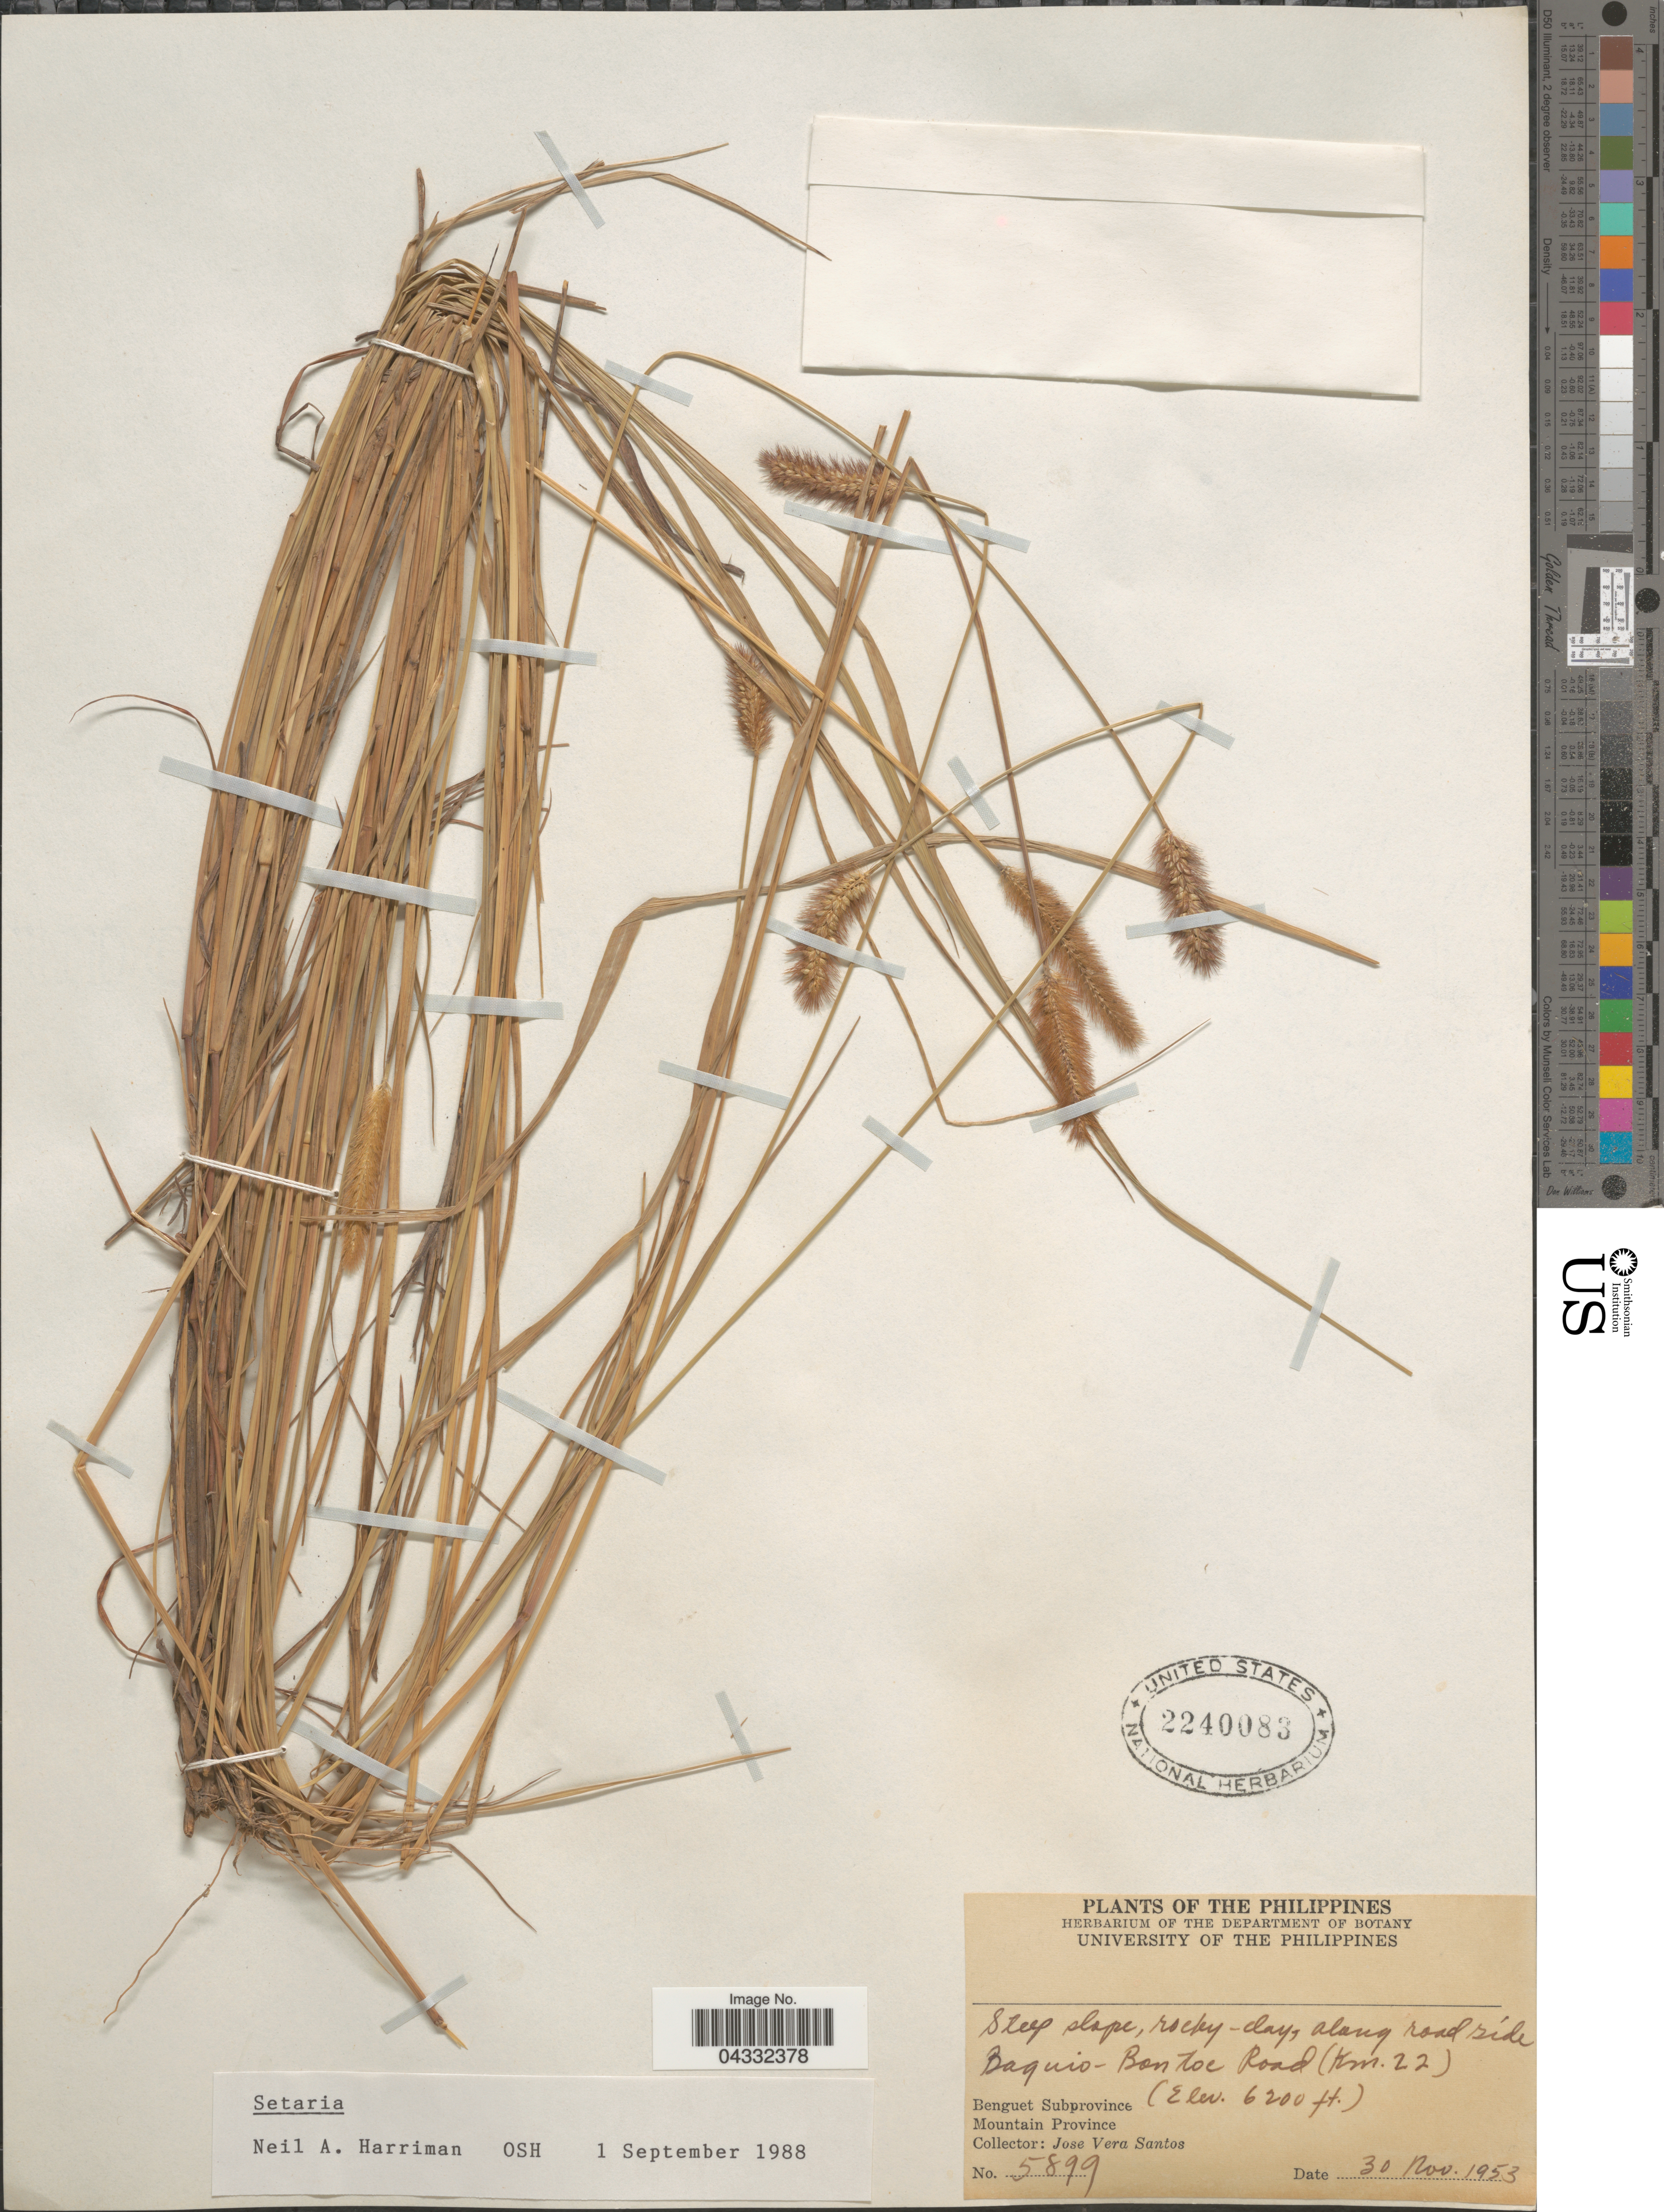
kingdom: Plantae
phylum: Tracheophyta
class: Liliopsida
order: Poales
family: Poaceae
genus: Setaria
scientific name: Setaria sp.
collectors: J. V. Santos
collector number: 5899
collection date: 1953-11-30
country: Philippines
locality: Along road side Baquio-Bontoc Road (Km. 22). Benguet Subprovince. Mountain Province.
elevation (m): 1890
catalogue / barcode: US 2240083